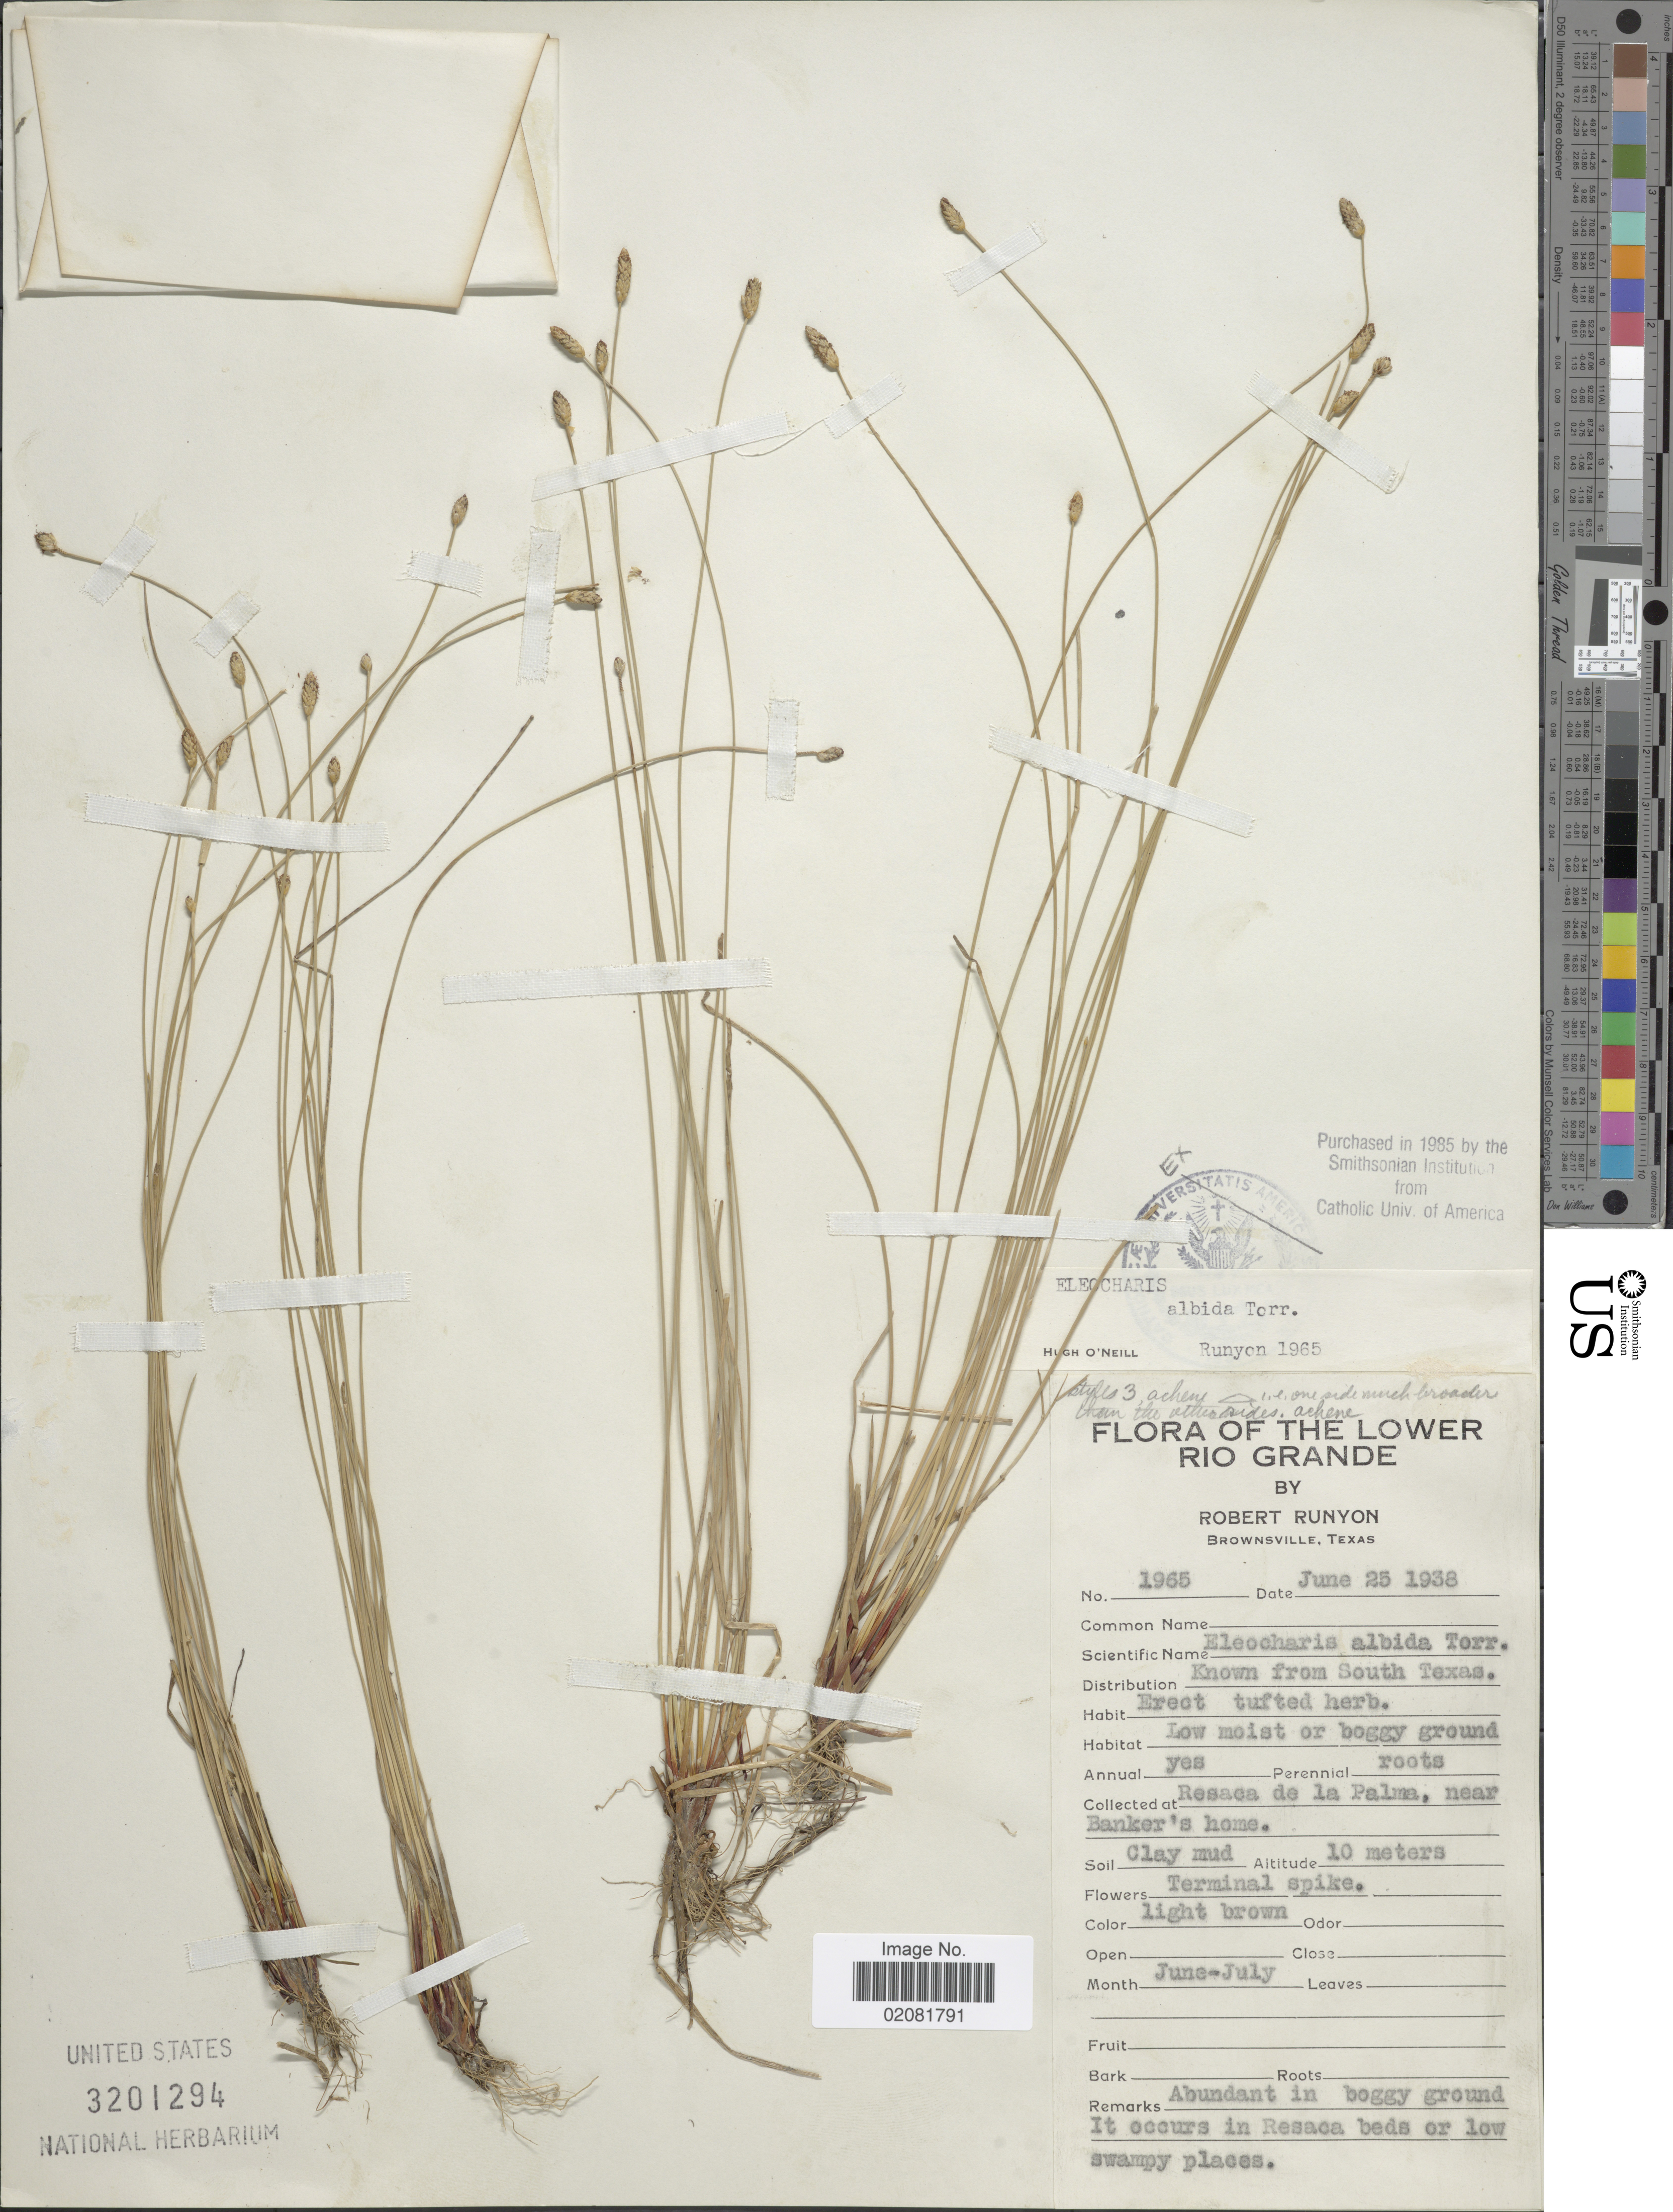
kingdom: Plantae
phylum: Tracheophyta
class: Liliopsida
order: Poales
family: Cyperaceae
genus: Eleocharis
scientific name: Eleocharis albida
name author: Torr.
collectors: R. Runyon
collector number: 1965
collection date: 1938-06-25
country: United States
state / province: Texas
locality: South Texas [unsure placement] Resaca de la Palma, near Banker's Home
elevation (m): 10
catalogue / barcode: US 3201294